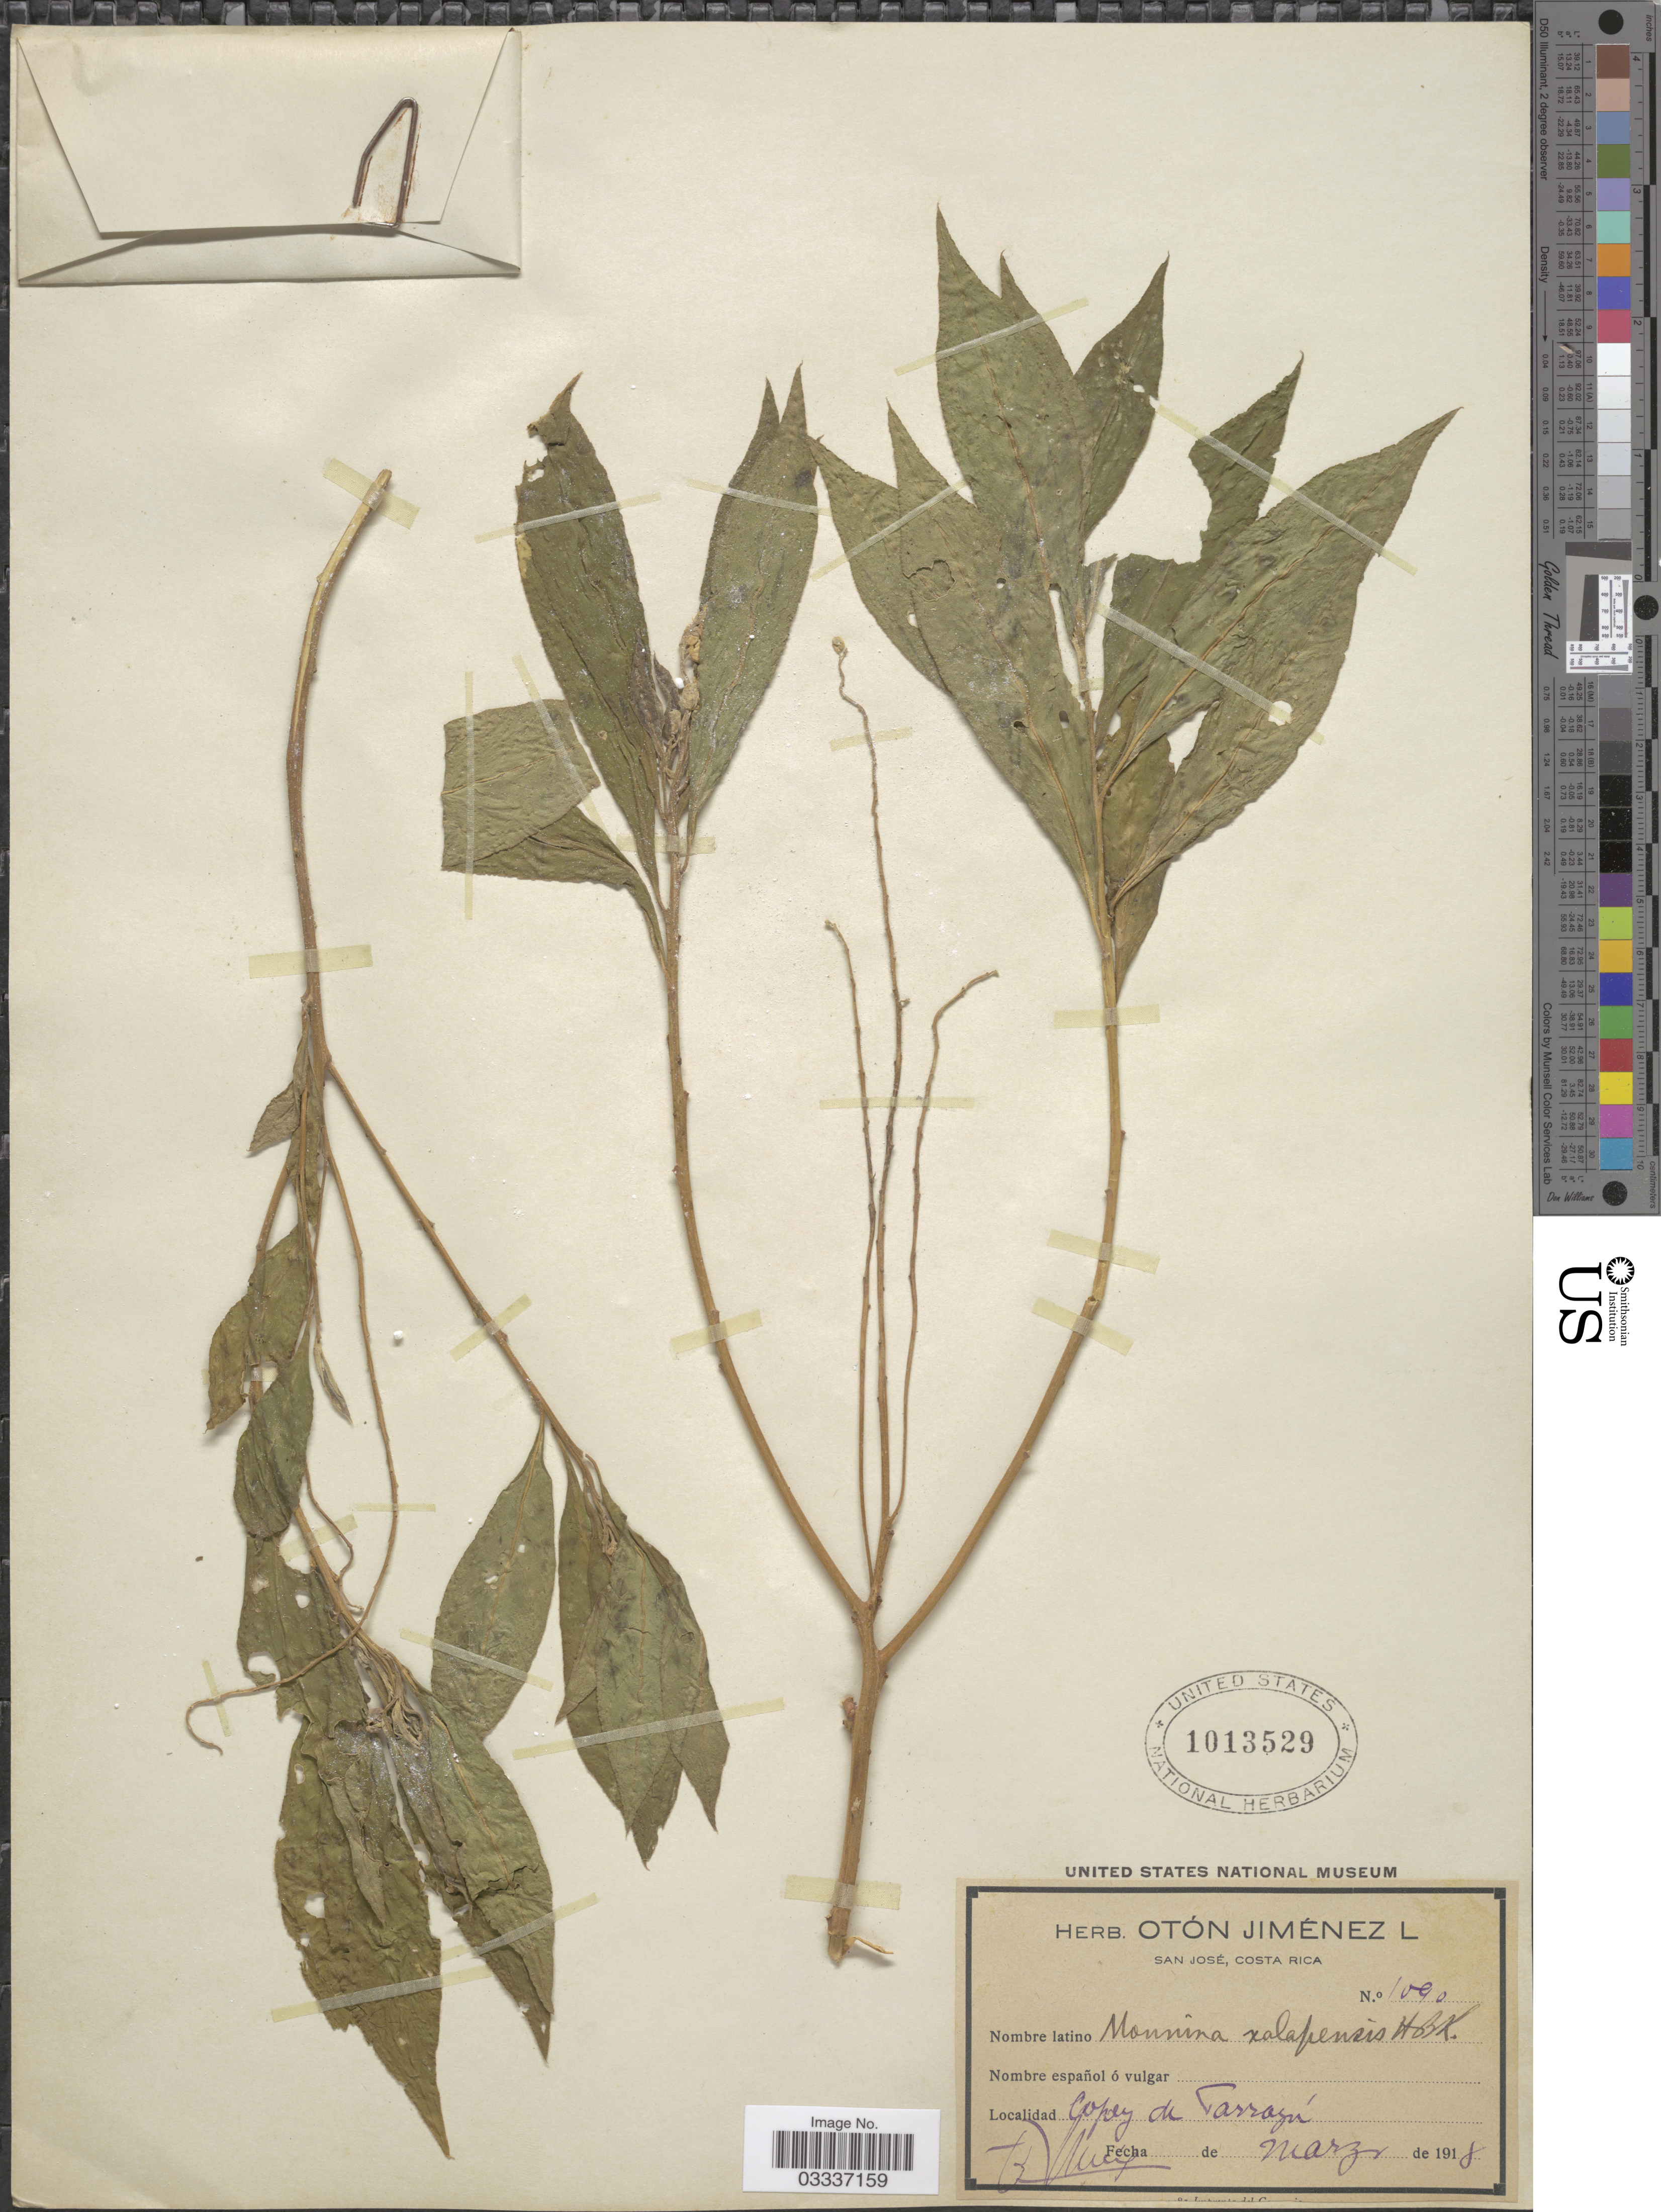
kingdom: Plantae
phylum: Tracheophyta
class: Magnoliopsida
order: Fabales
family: Polygalaceae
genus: Monnina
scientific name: Monnina xalapensis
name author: Kunth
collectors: O. Jiménez L.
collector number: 1090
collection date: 1918-03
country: Costa Rica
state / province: San José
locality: Copey de Tarrazú.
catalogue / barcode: US 1013529